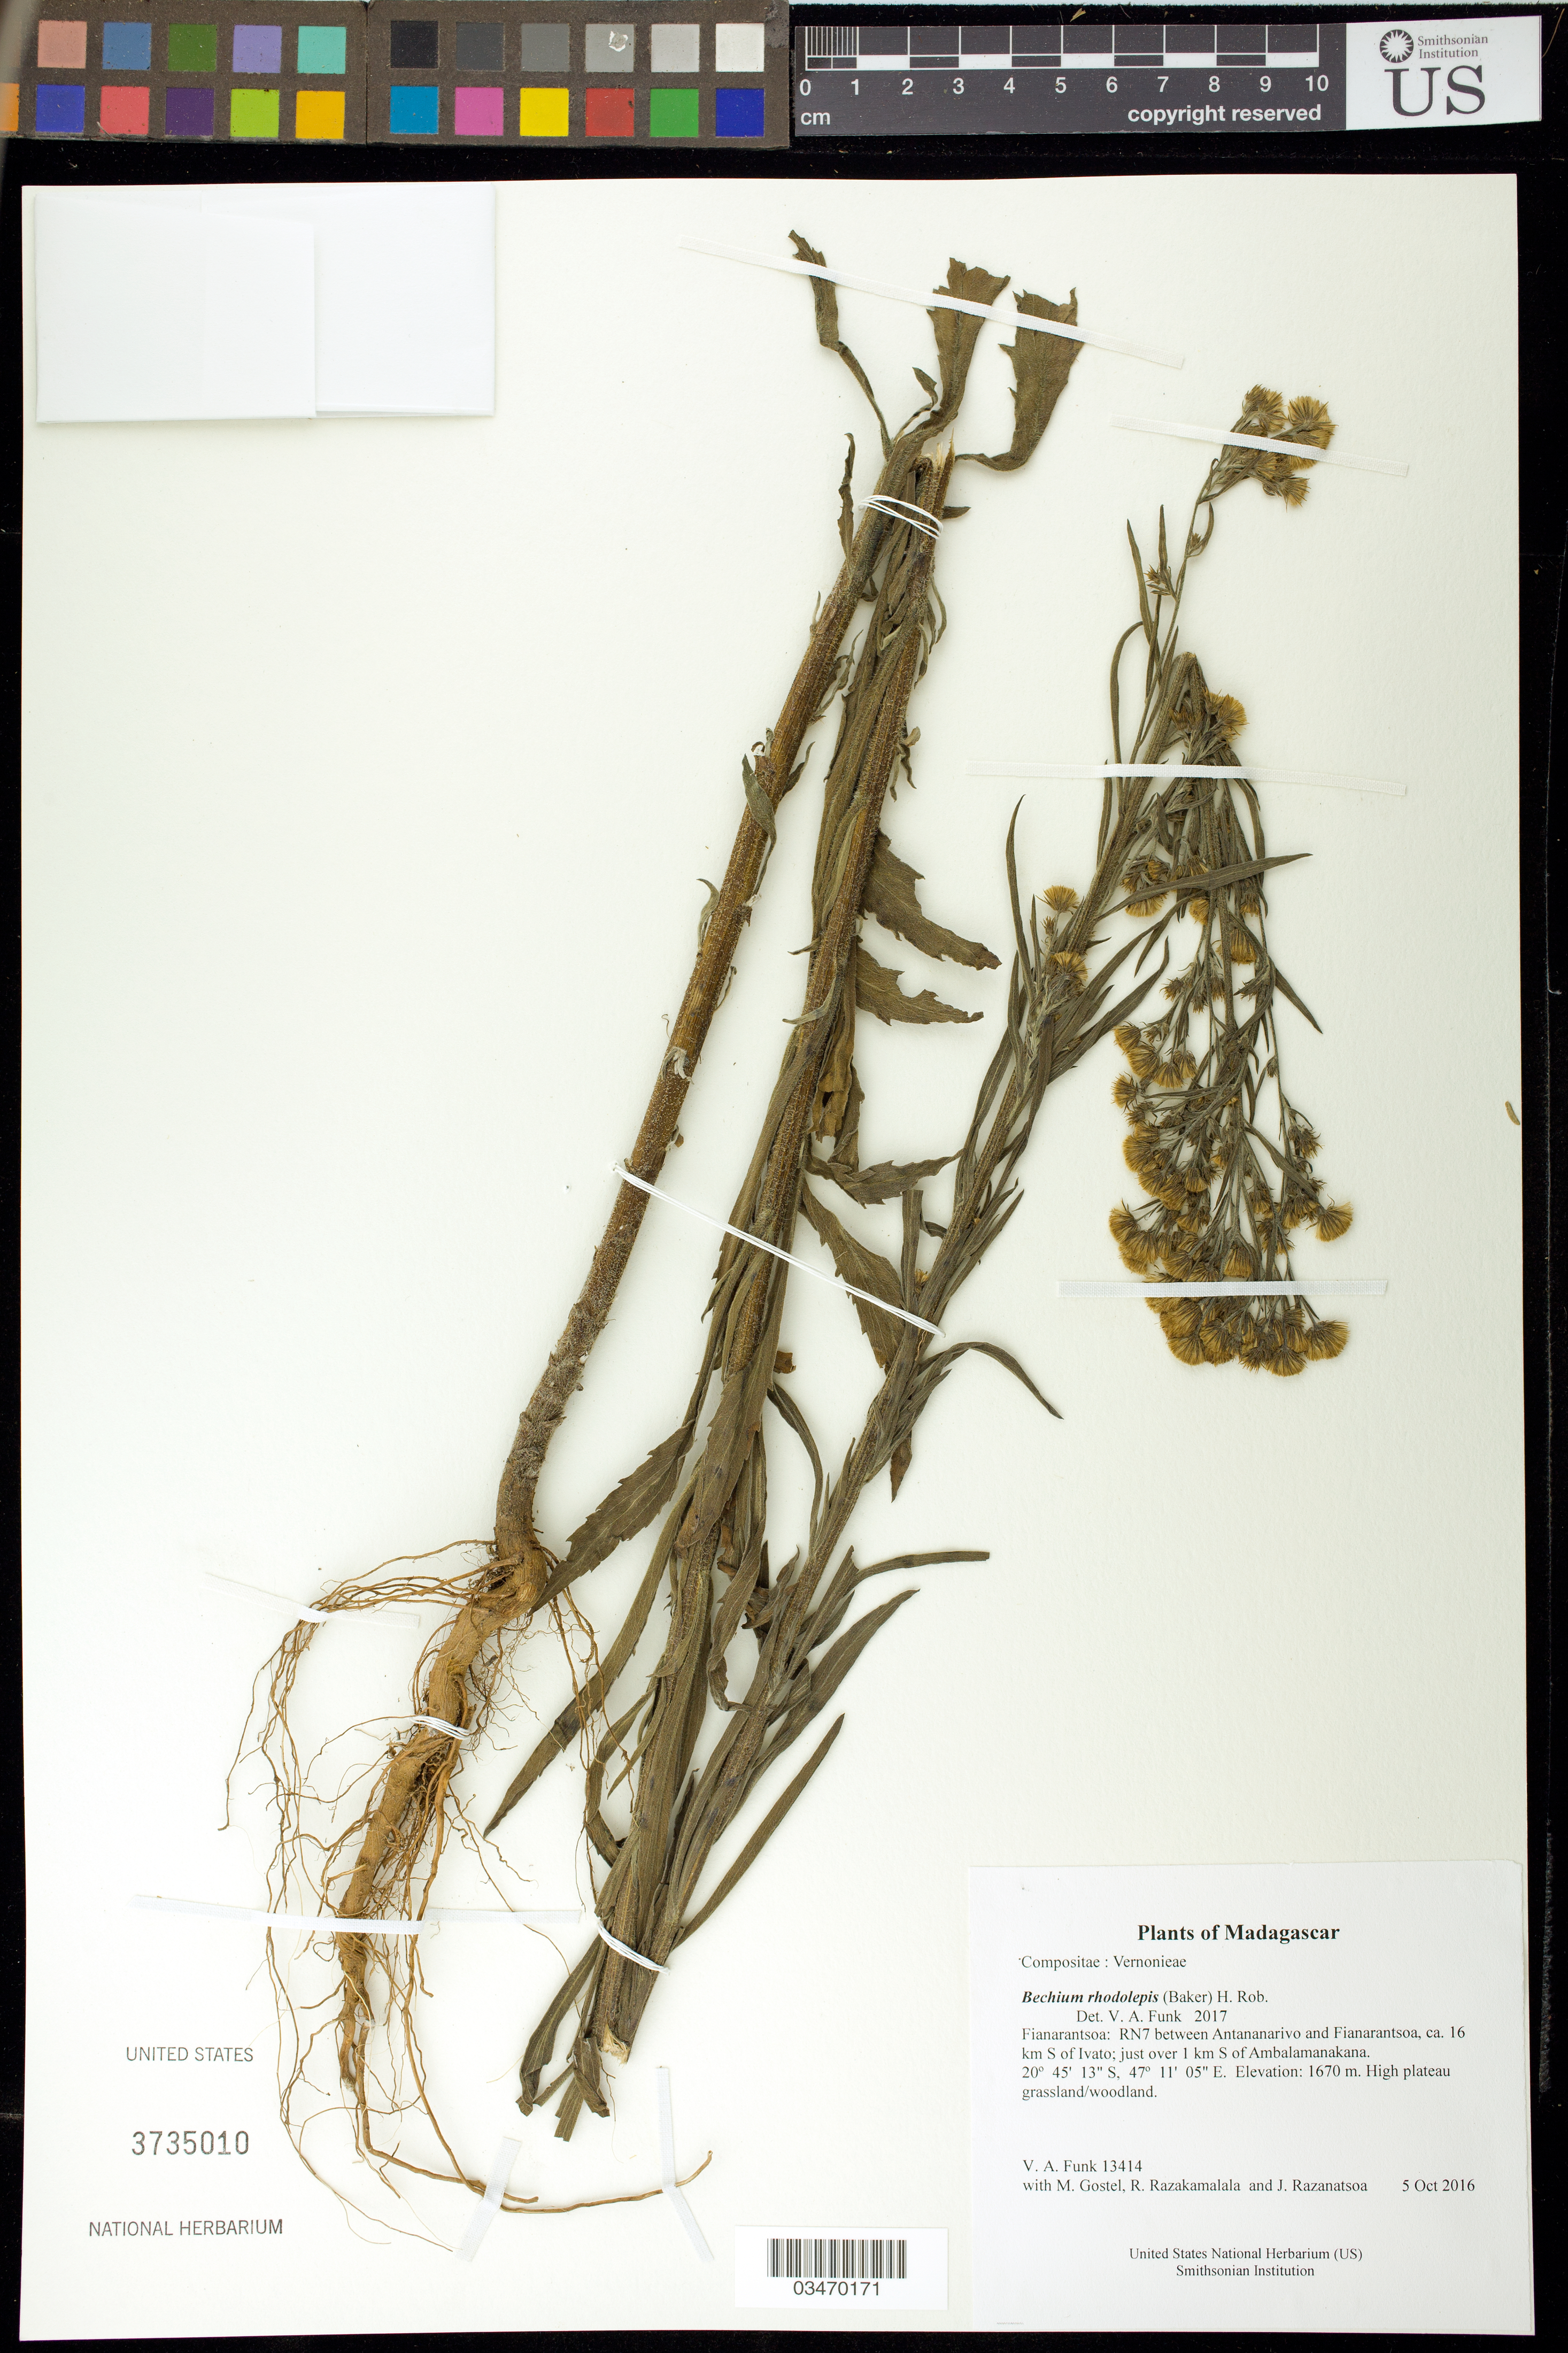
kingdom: Plantae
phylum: Tracheophyta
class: Magnoliopsida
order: Asterales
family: Asteraceae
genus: Bechium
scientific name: Bechium rhodolepis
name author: (Baker) H. Rob.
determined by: Funk, Vicki A., (BOT), Smithsonian Institution - National Museum of Natural History (UNITED STATES)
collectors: V. Funk, M. R. Gostel, R. Razakamalala & J. Razanatsoa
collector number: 13414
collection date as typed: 5 Oct 2016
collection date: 2016-10-05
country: Madagascar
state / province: Amoron'i Mania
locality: RN7 between Antananarivo and Fianarantsoa, ca. 16 km S of Ivato; just over 1 km S of Ambalamanakana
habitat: High plateau grassland/woodland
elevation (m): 1670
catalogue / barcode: US 3735010